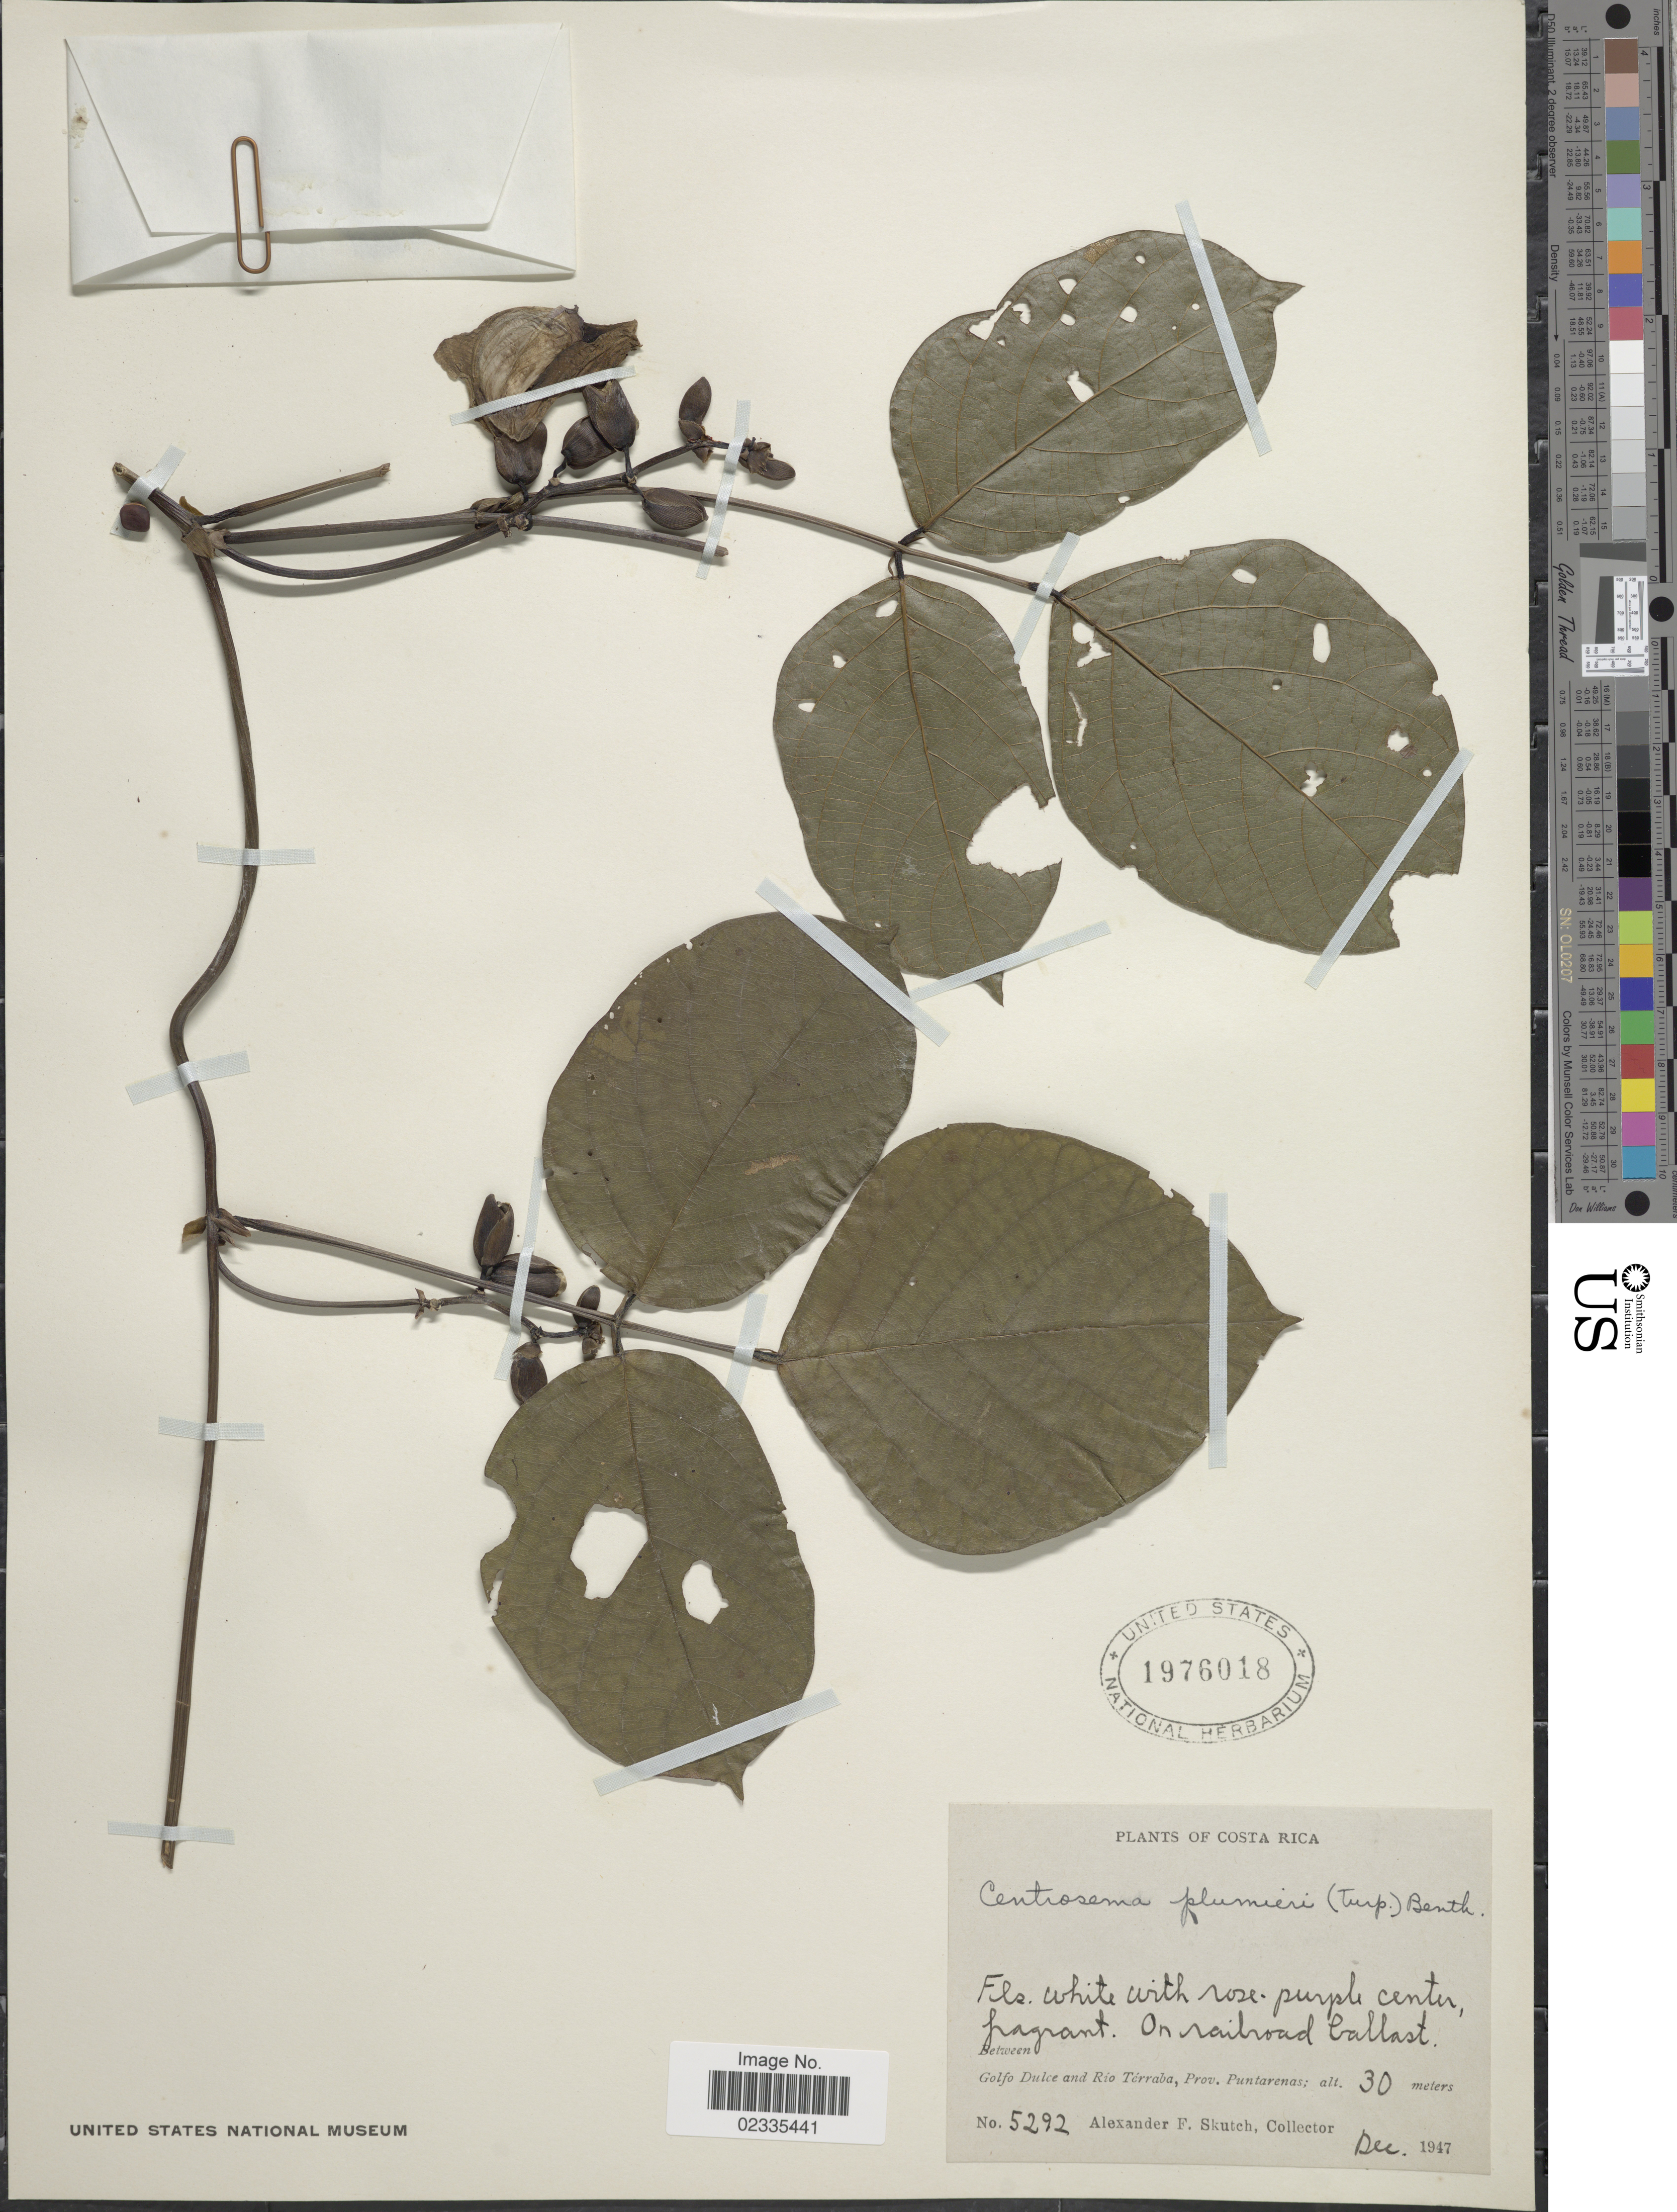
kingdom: Plantae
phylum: Tracheophyta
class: Magnoliopsida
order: Fabales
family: Fabaceae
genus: Centrosema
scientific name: Centrosema plumieri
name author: (Turpin ex Pers.) Benth.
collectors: A. F. Skutch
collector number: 5292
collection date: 1947-12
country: Costa Rica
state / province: Puntarenas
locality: On railroas ballast. Between Golfo Dulce and Rio Terraba, prov. Puntarenas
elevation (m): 30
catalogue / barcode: US 1976018